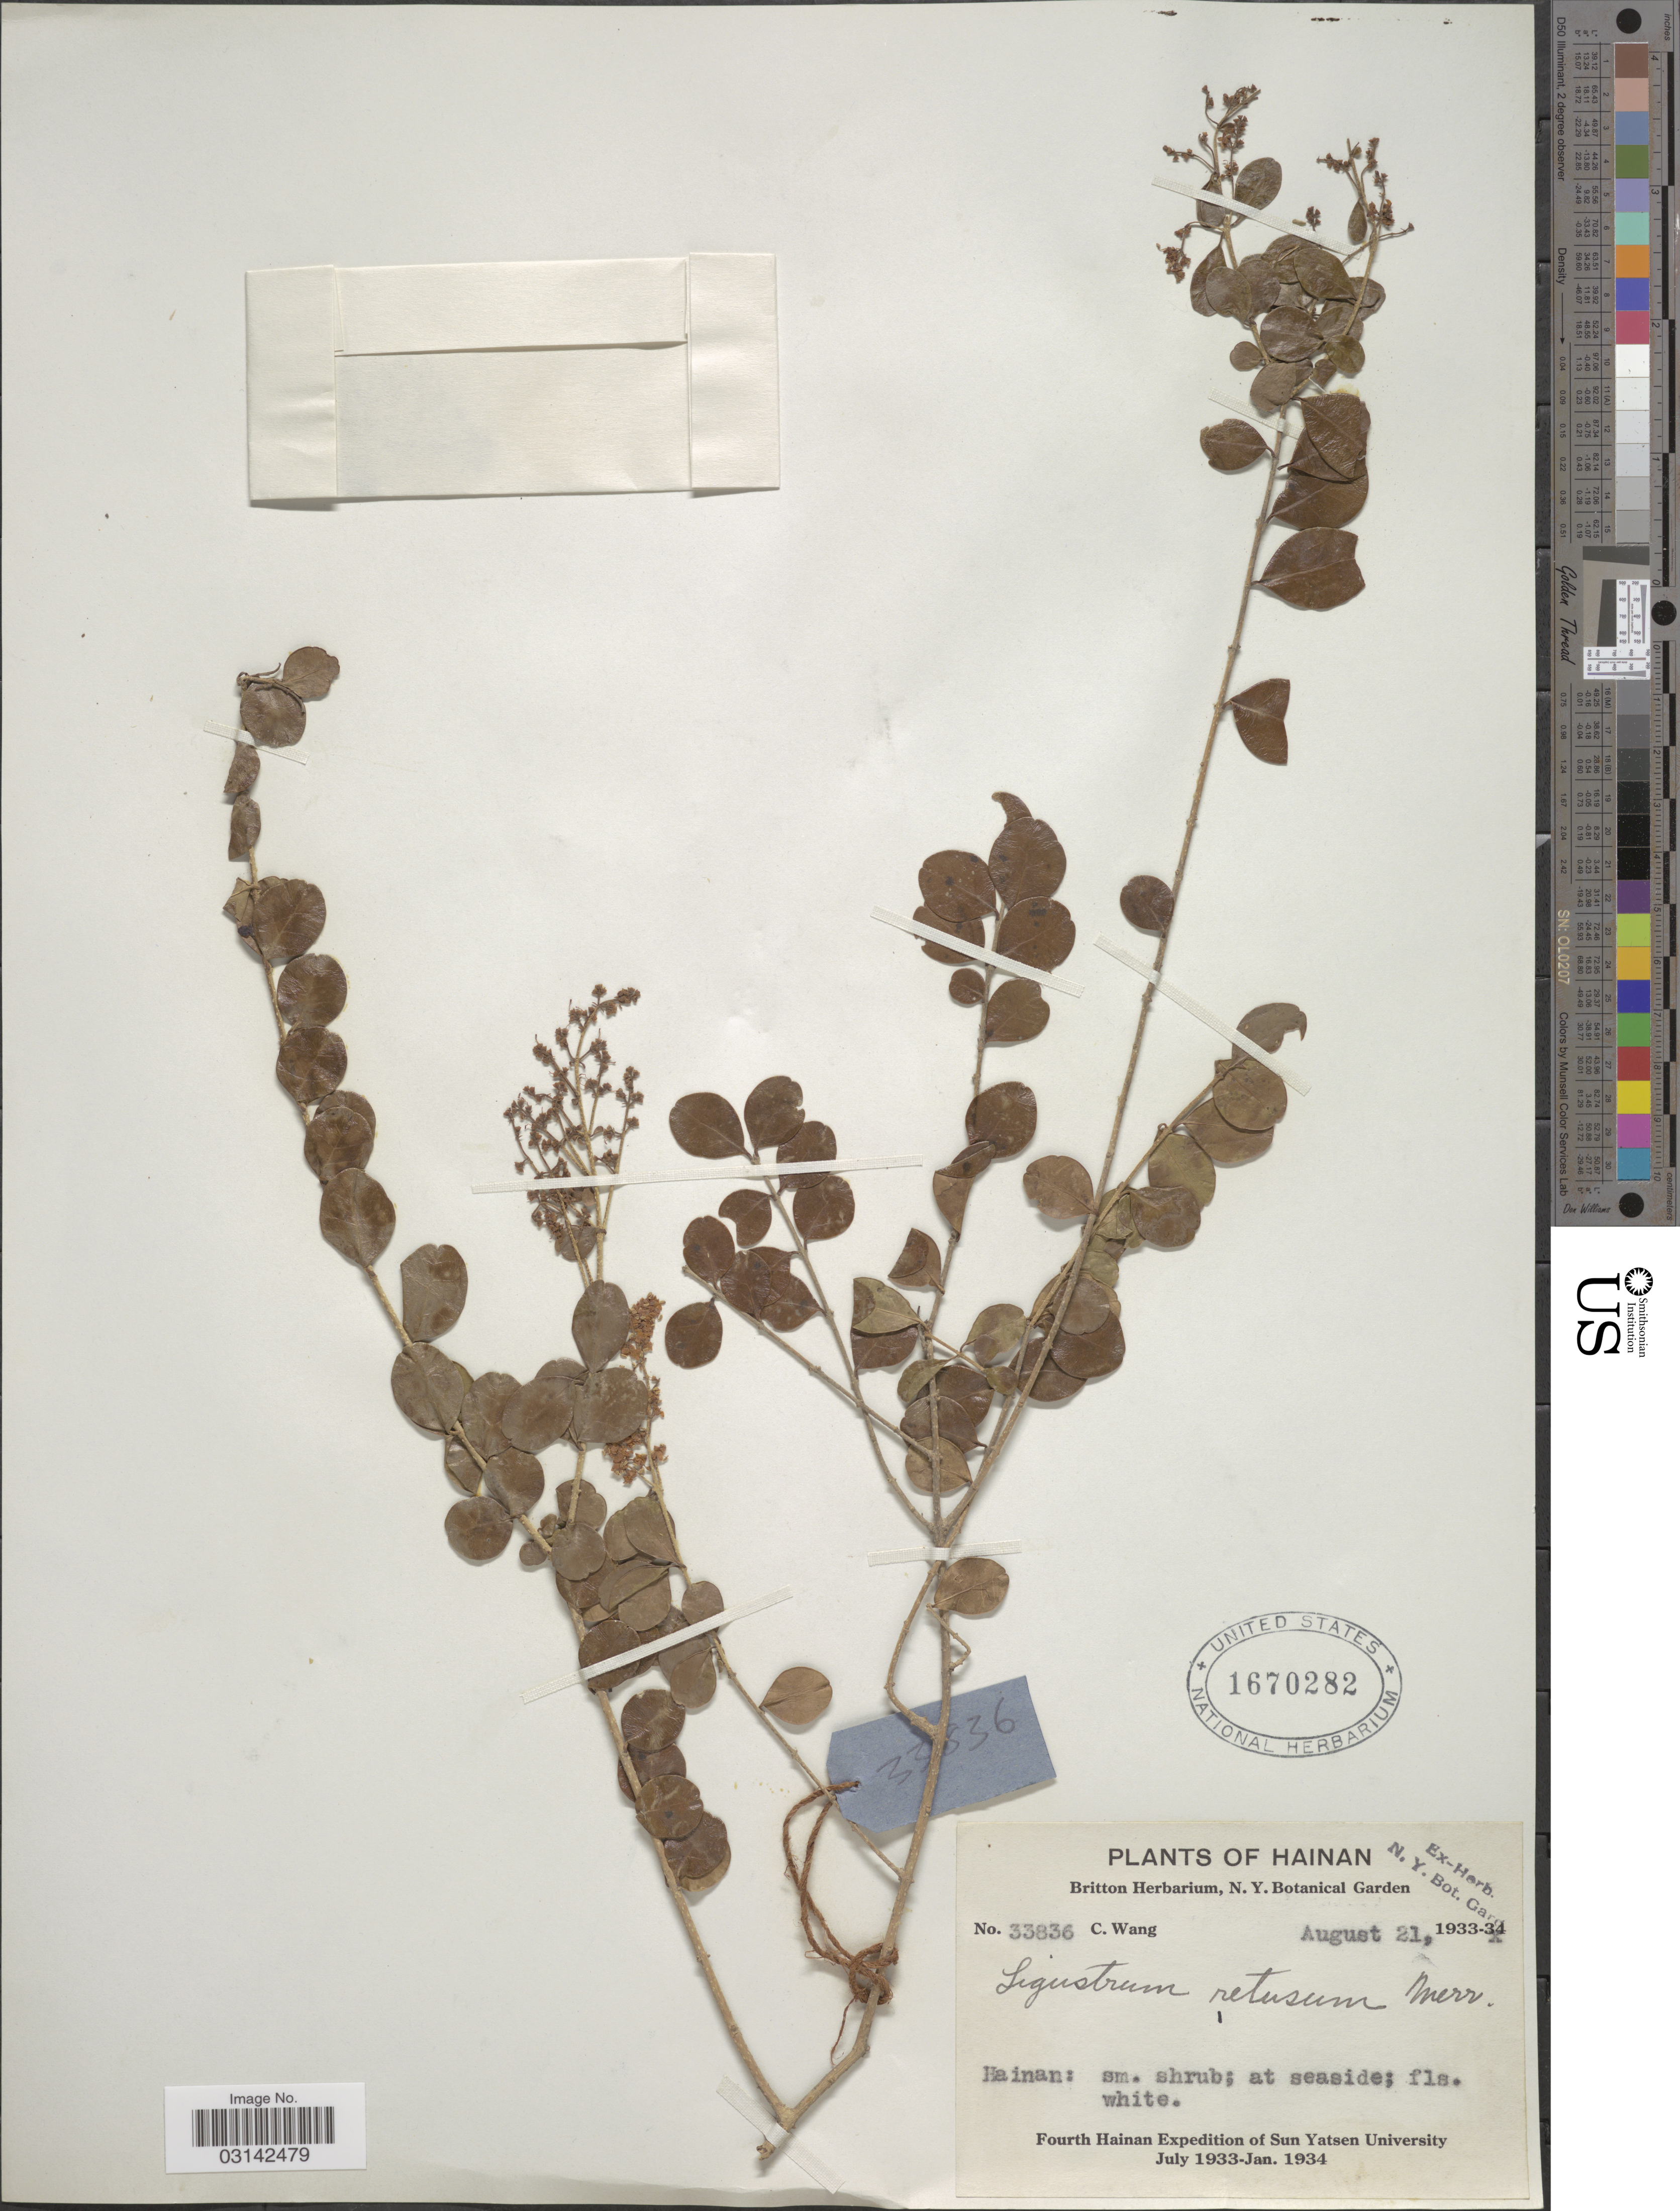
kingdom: Plantae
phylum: Tracheophyta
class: Magnoliopsida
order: Lamiales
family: Oleaceae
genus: Ligustrum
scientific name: Ligustrum retusum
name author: Merr.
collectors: C. Wang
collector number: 33836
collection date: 1933-08-21/1934-08-21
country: China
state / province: Hainan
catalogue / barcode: US 1670282